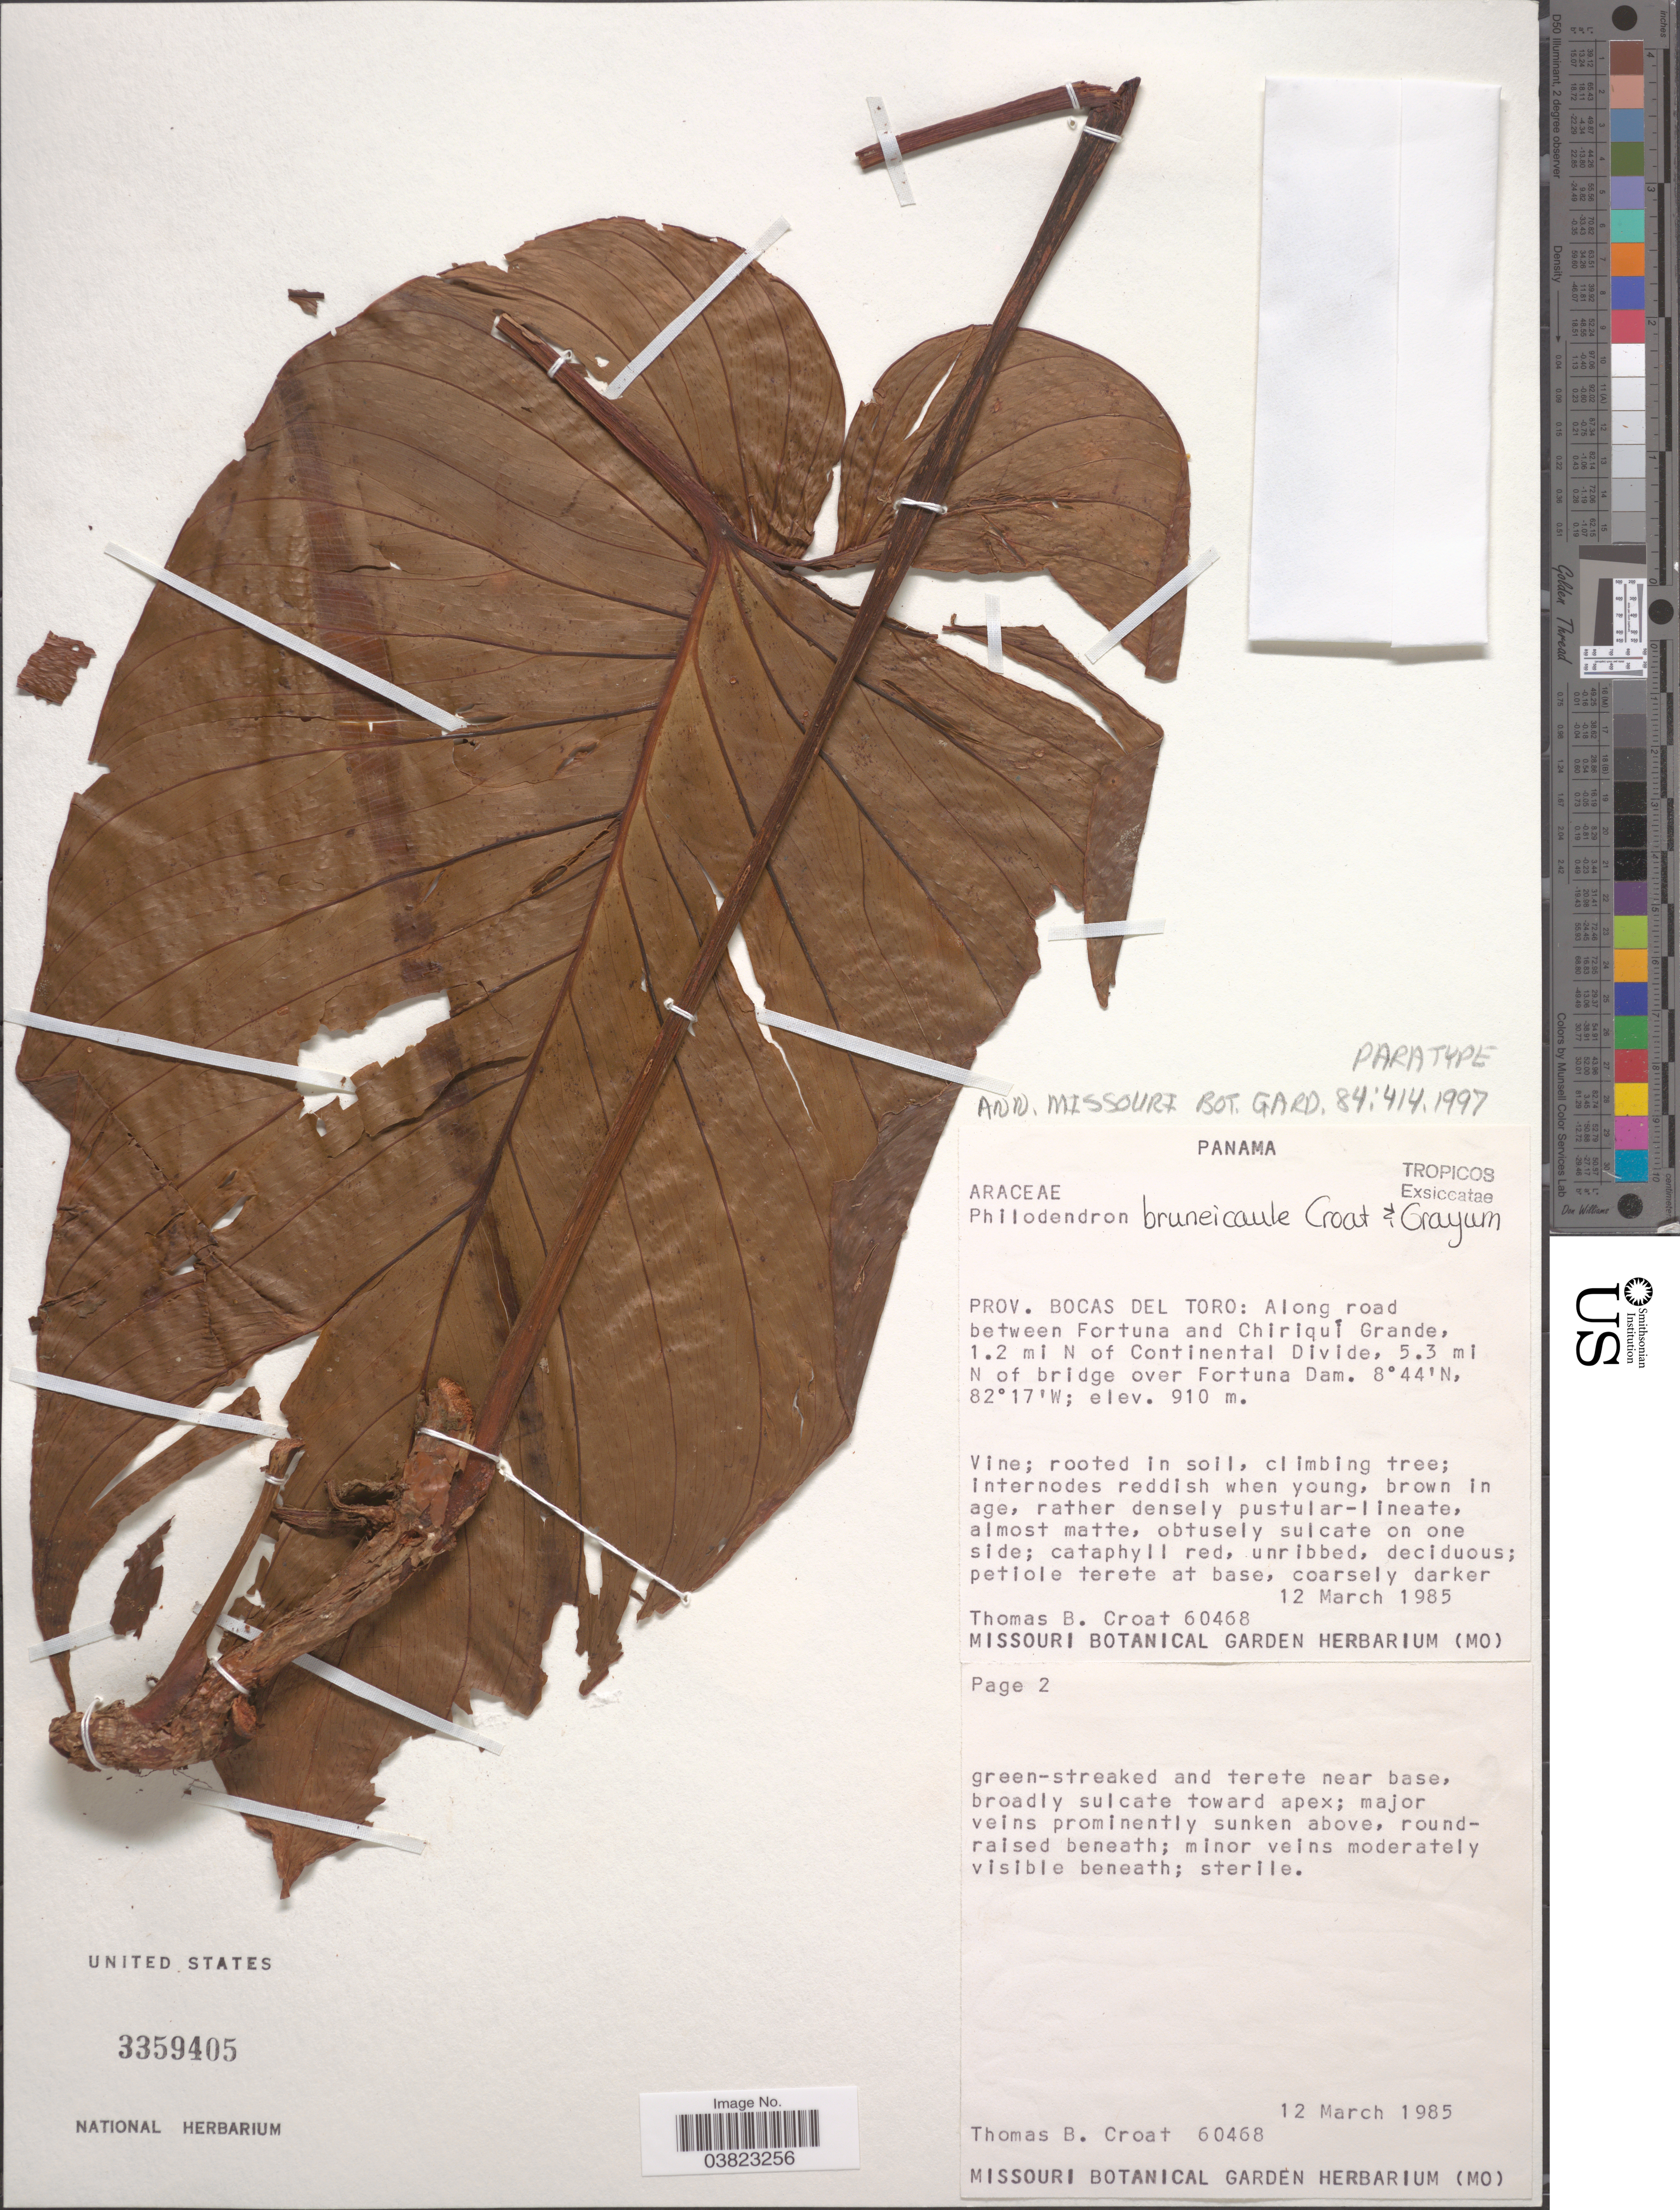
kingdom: Plantae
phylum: Tracheophyta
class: Liliopsida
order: Alismatales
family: Araceae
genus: Philodendron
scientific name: Philodendron brunneicaule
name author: Croat & Grayum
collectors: T. B. Croat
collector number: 60468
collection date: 1985-03-12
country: Panama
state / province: Bocas del Toro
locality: Along road between Fortuna and Chiriquí Grande, 1.2 mi N of Continental Divide, 5.3 mi N of bridge over Fortuna Dam.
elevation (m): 910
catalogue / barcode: US 3359405